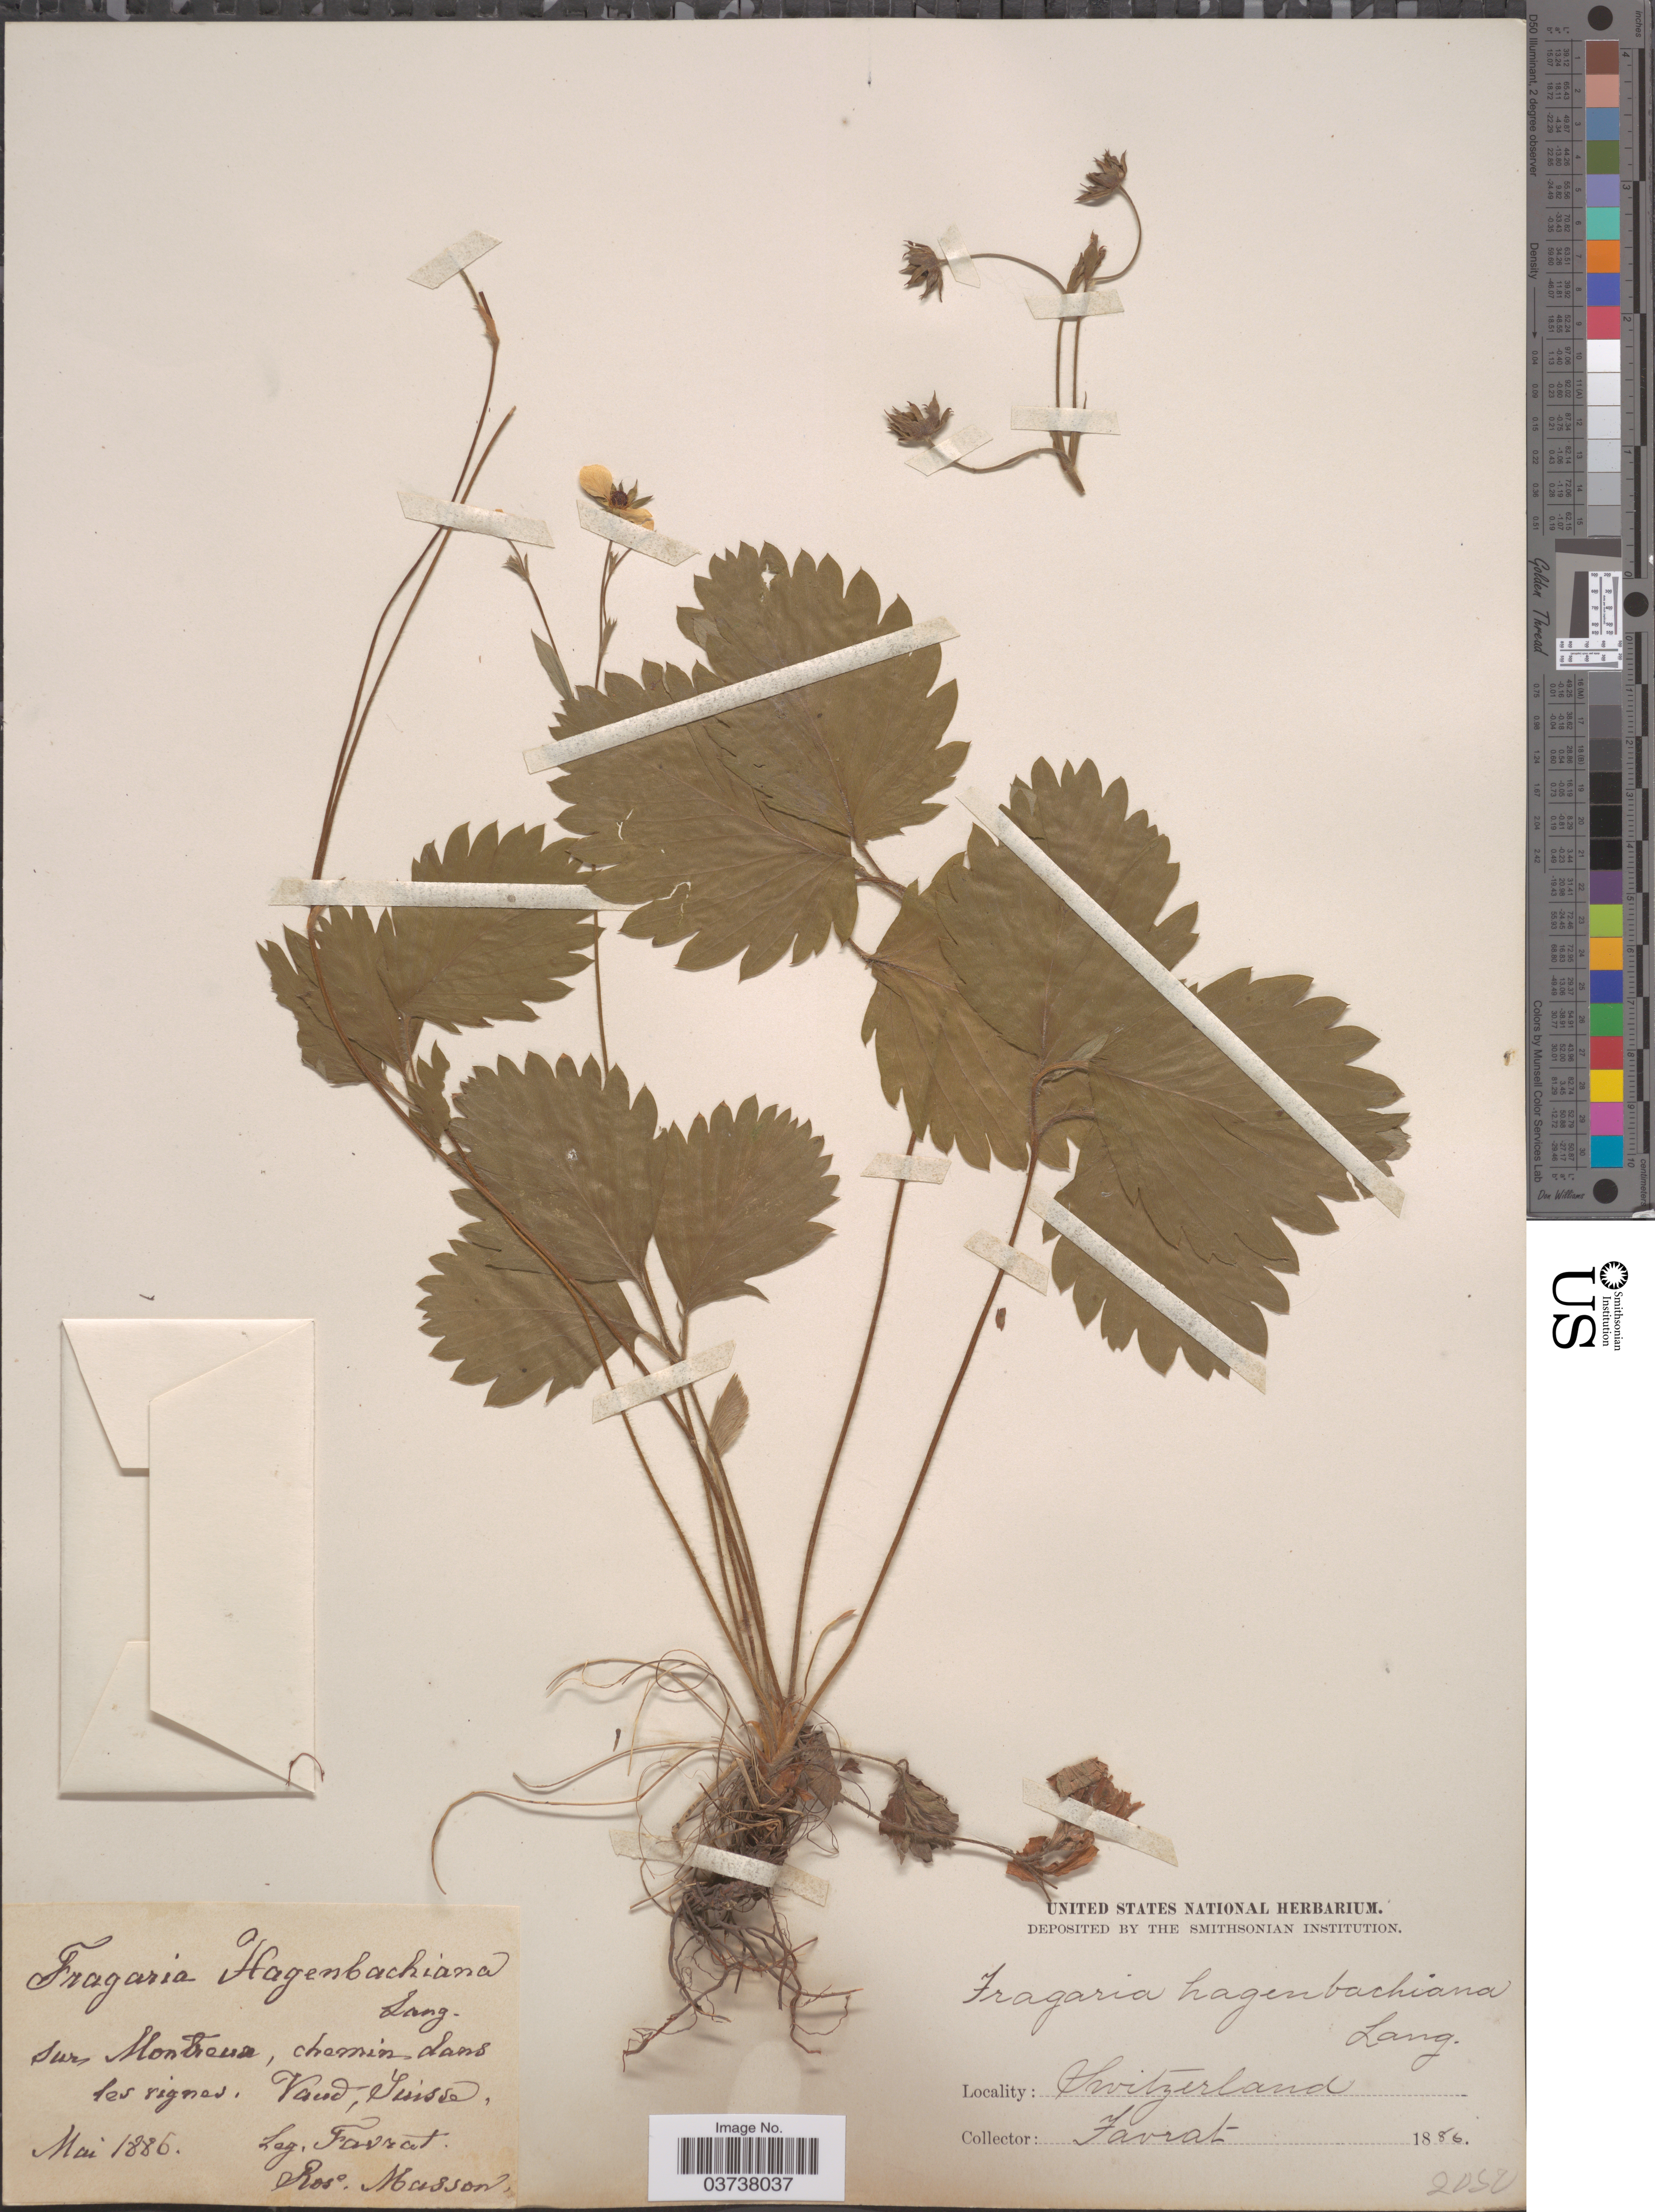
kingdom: Plantae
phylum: Tracheophyta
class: Magnoliopsida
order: Rosales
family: Rosaceae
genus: Fragaria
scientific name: Fragaria hagenbachiana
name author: K.H. Lang ex W.D.J. Koch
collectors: L. Favrat & R. Masson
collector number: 2050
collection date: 1886-05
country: Switzerland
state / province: Vaud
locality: Surs Montreux, chemin dans les vignes. Suisse.